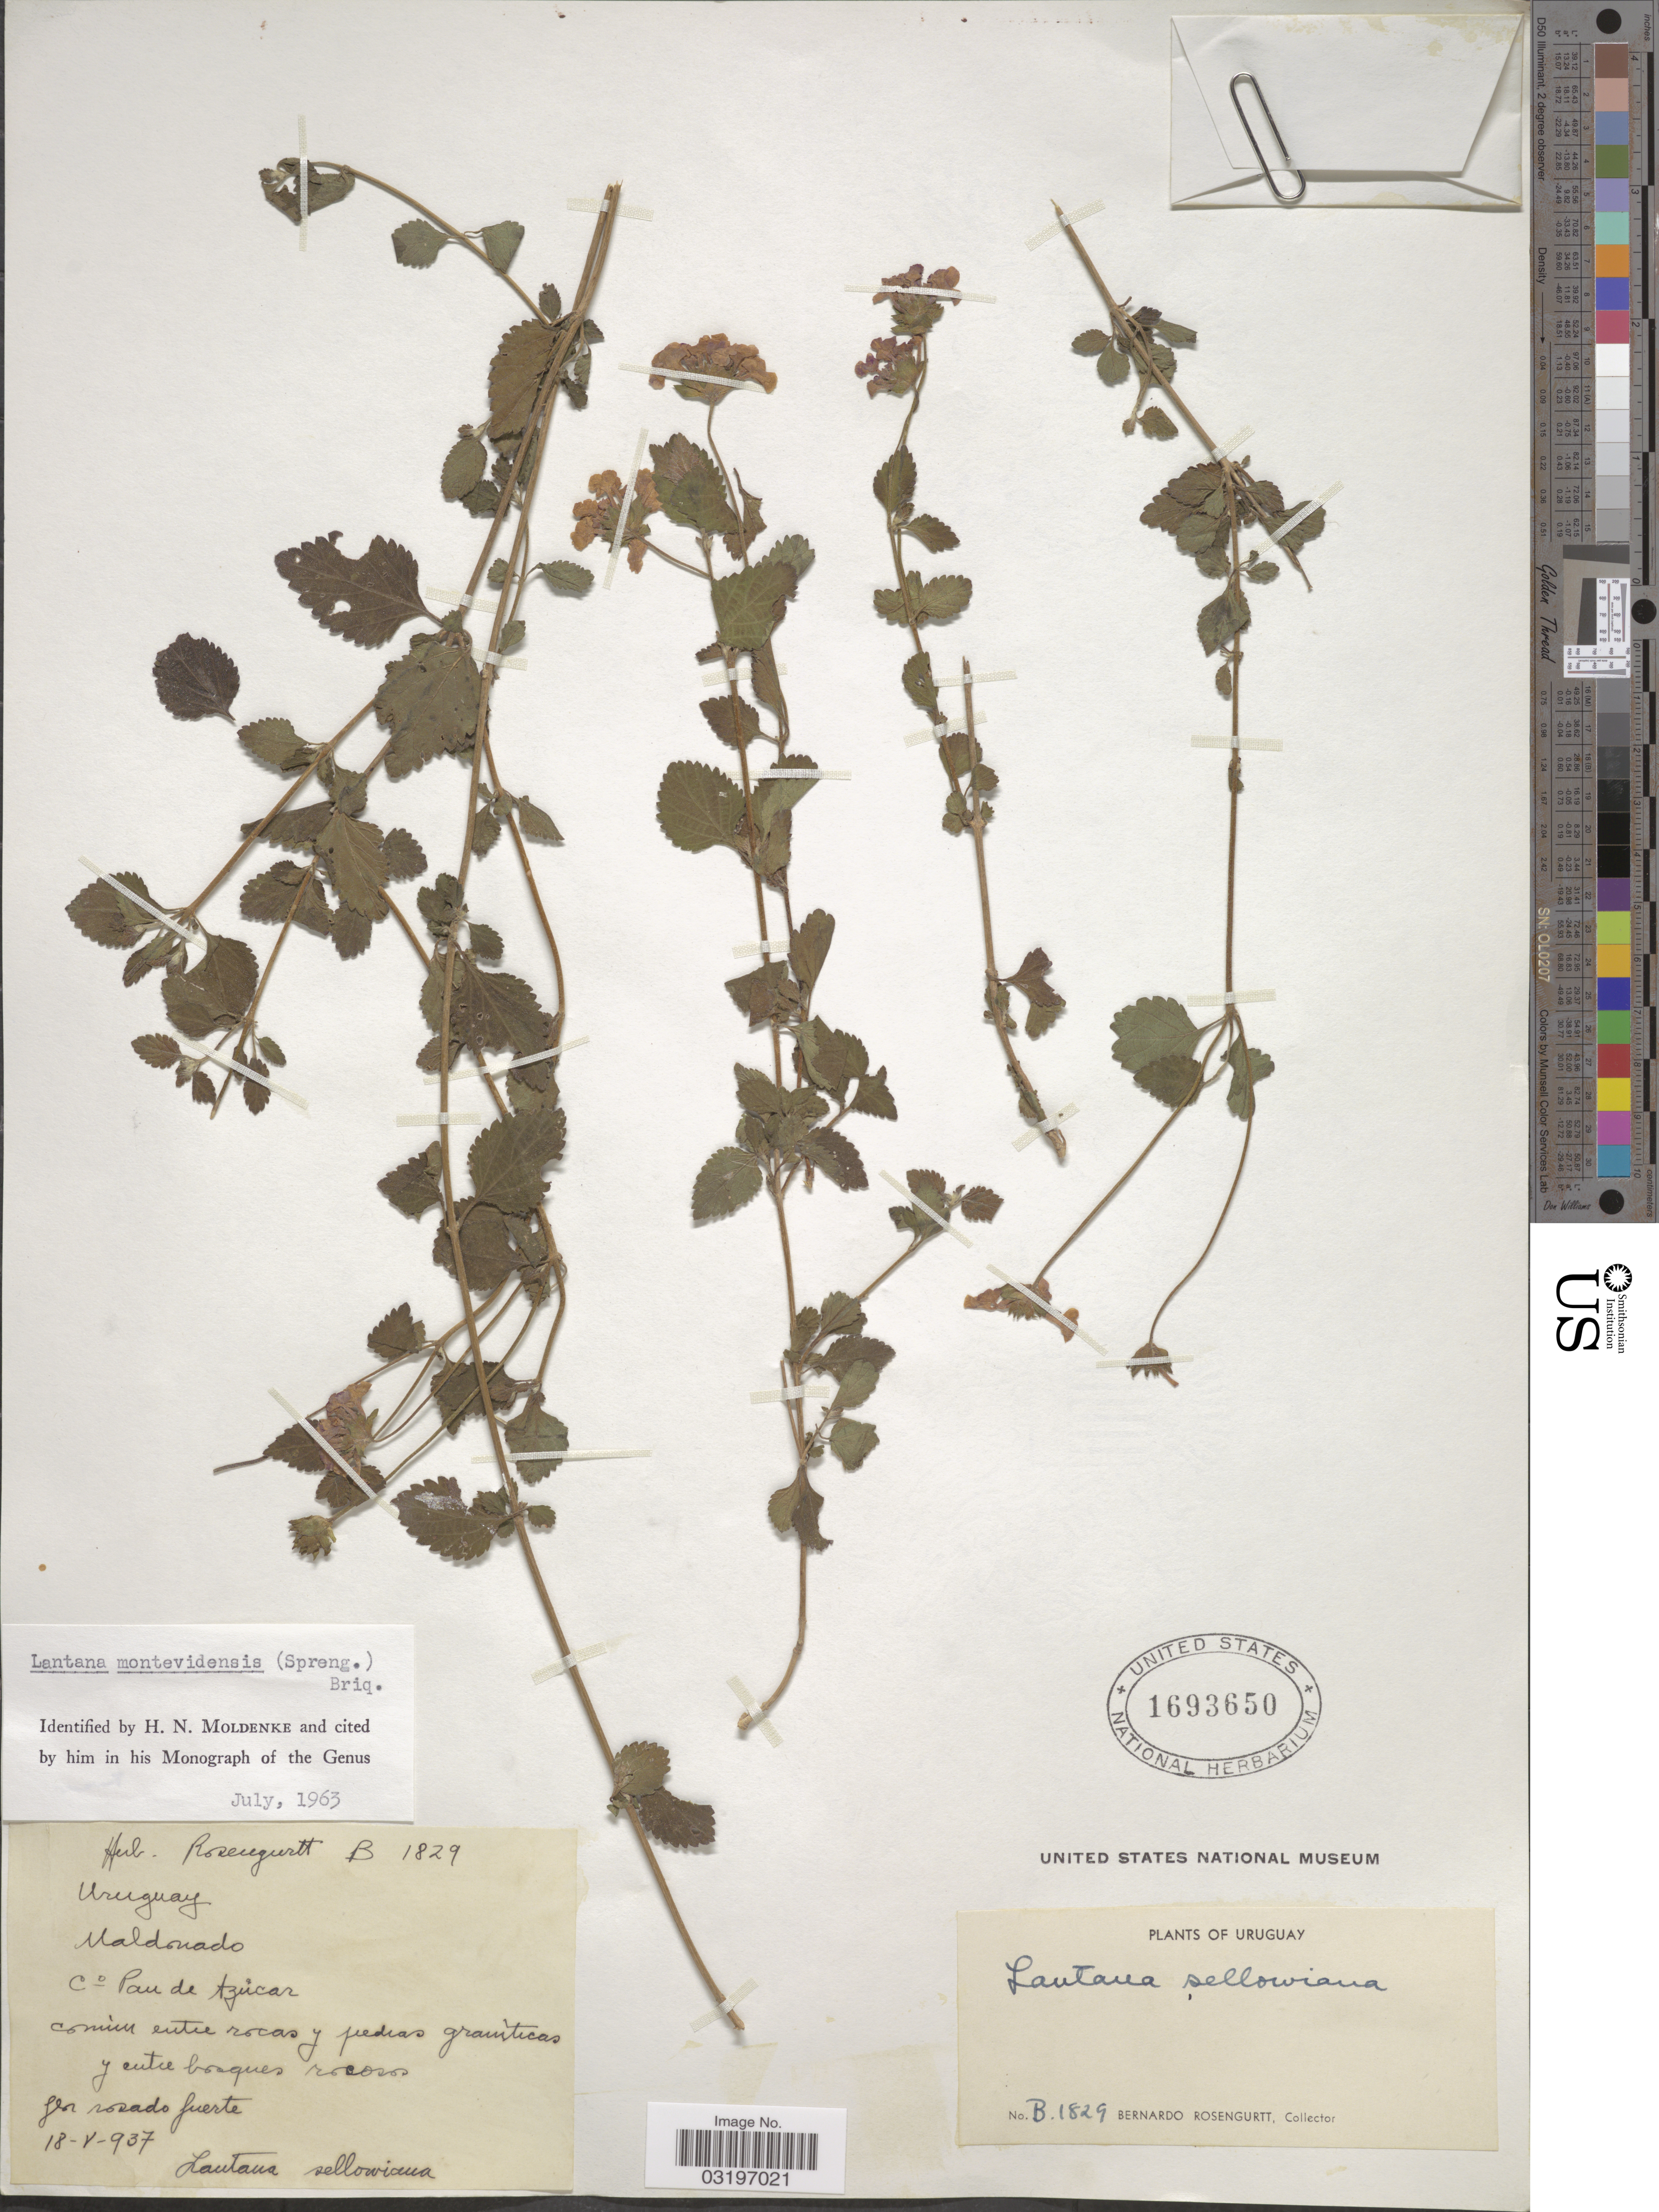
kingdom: Plantae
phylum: Tracheophyta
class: Magnoliopsida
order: Lamiales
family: Verbenaceae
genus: Lantana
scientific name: Lantana montevidensis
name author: (Spreng.) Briq.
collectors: B. Rosengurtt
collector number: B1829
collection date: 1937-05-18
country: Uruguay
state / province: Maldonado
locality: C° Pau de Azúcar.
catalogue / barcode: US 1693650